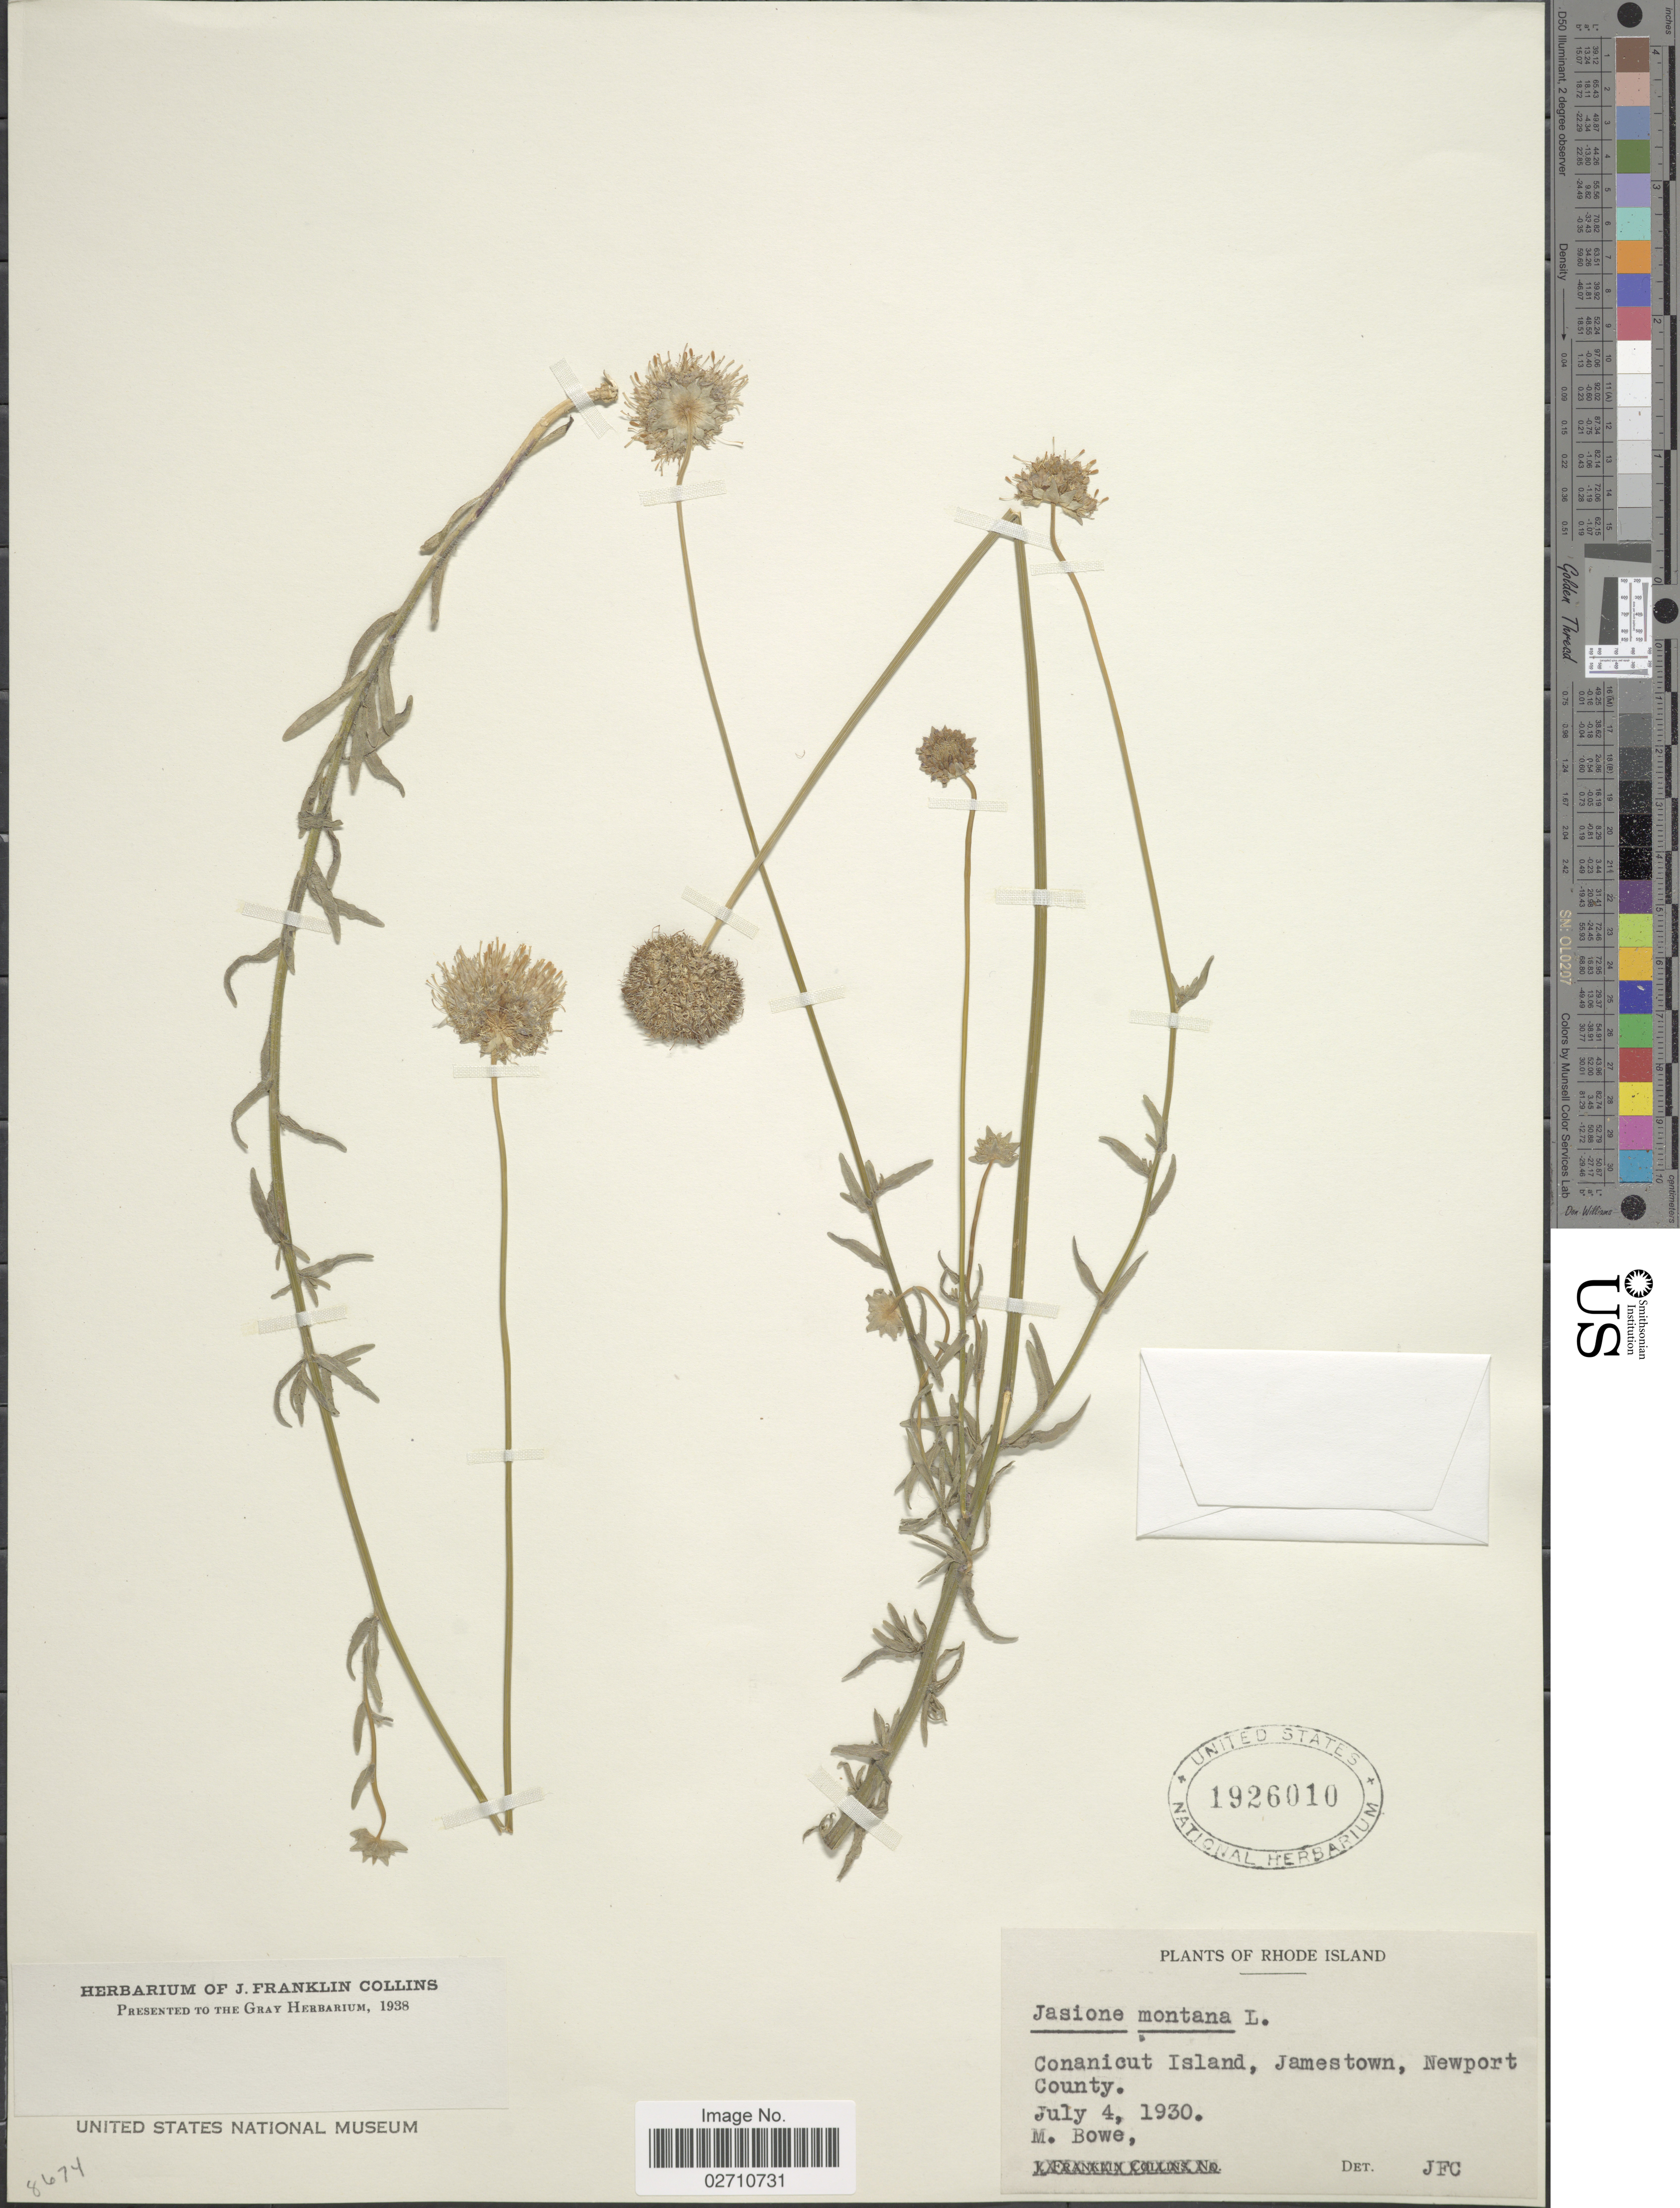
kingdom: Plantae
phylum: Tracheophyta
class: Magnoliopsida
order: Asterales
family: Campanulaceae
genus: Jasione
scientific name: Jasione montana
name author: L.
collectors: M. Bowe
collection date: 1930-07-04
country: United States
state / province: Rhode Island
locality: Conanicut Island, Jamestown, Newport County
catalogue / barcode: US 1926010